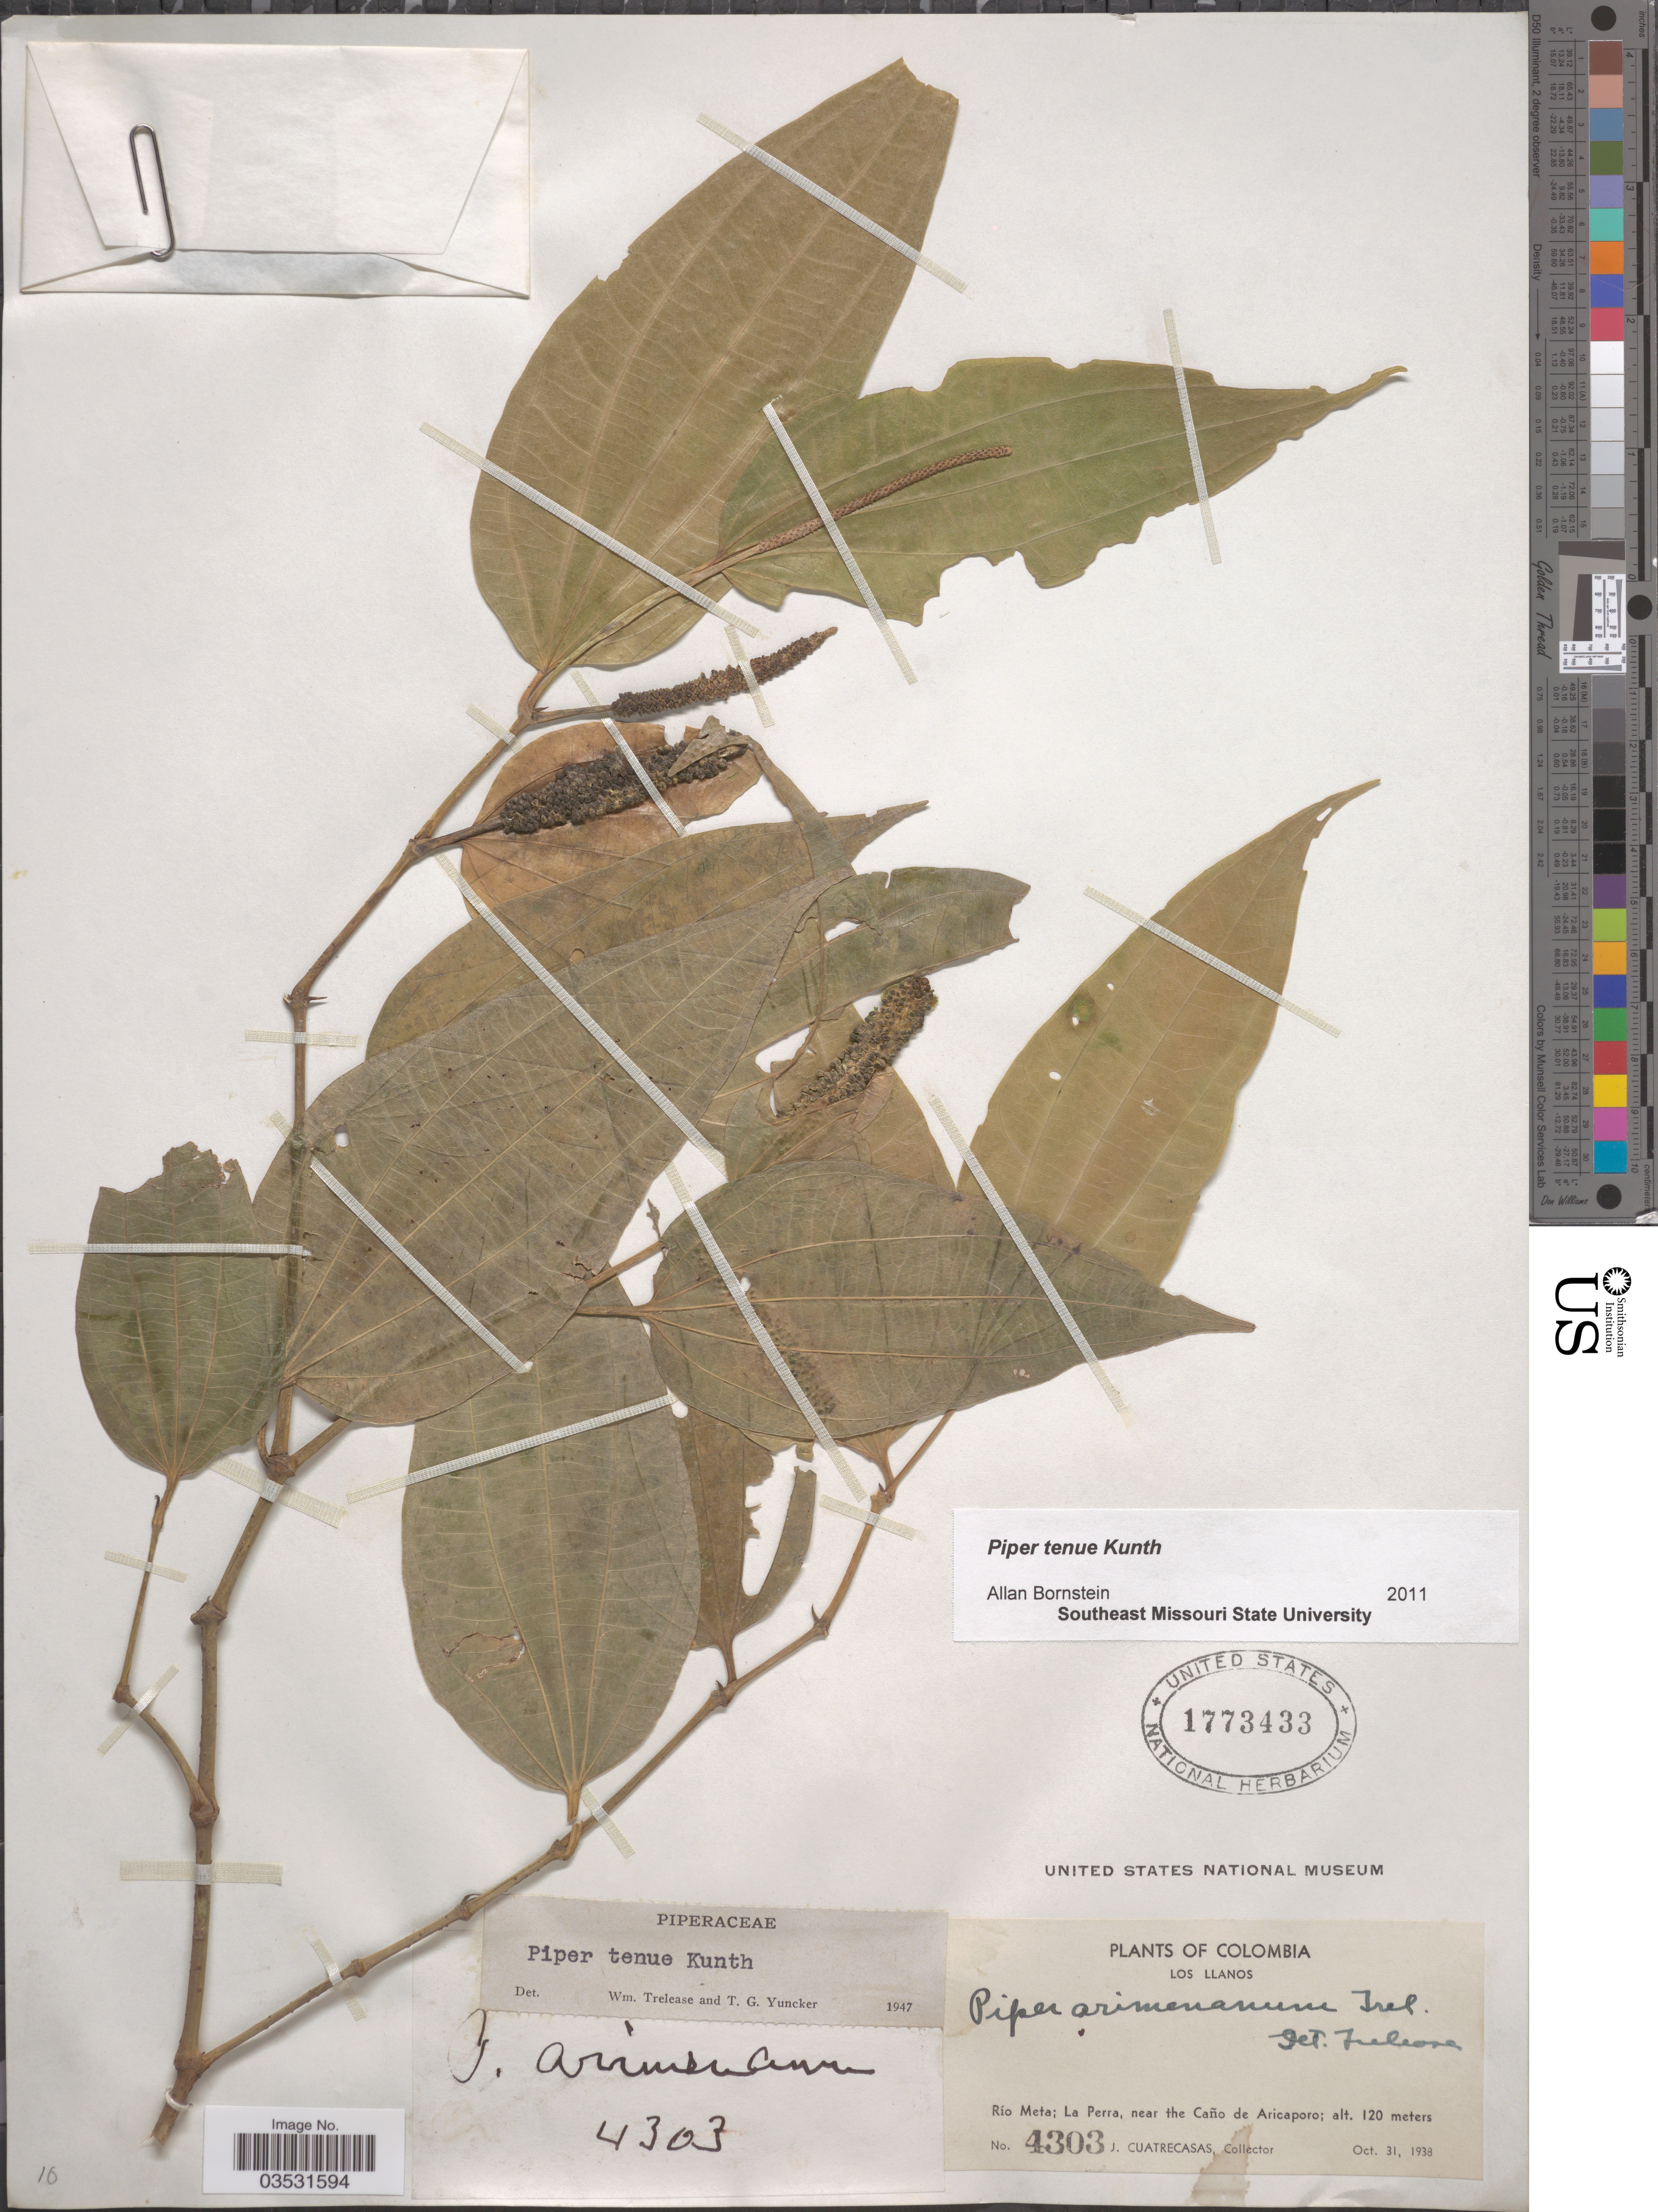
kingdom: Plantae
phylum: Tracheophyta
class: Magnoliopsida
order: Piperales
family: Piperaceae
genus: Piper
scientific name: Piper tenue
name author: Kunth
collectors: J. Cuatrecasas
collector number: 4303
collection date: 1938-10-31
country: Colombia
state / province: Meta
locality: Los Llanos. Río Meta; La Perra, near the Caño de Aricaporo.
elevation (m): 120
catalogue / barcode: US 1773433